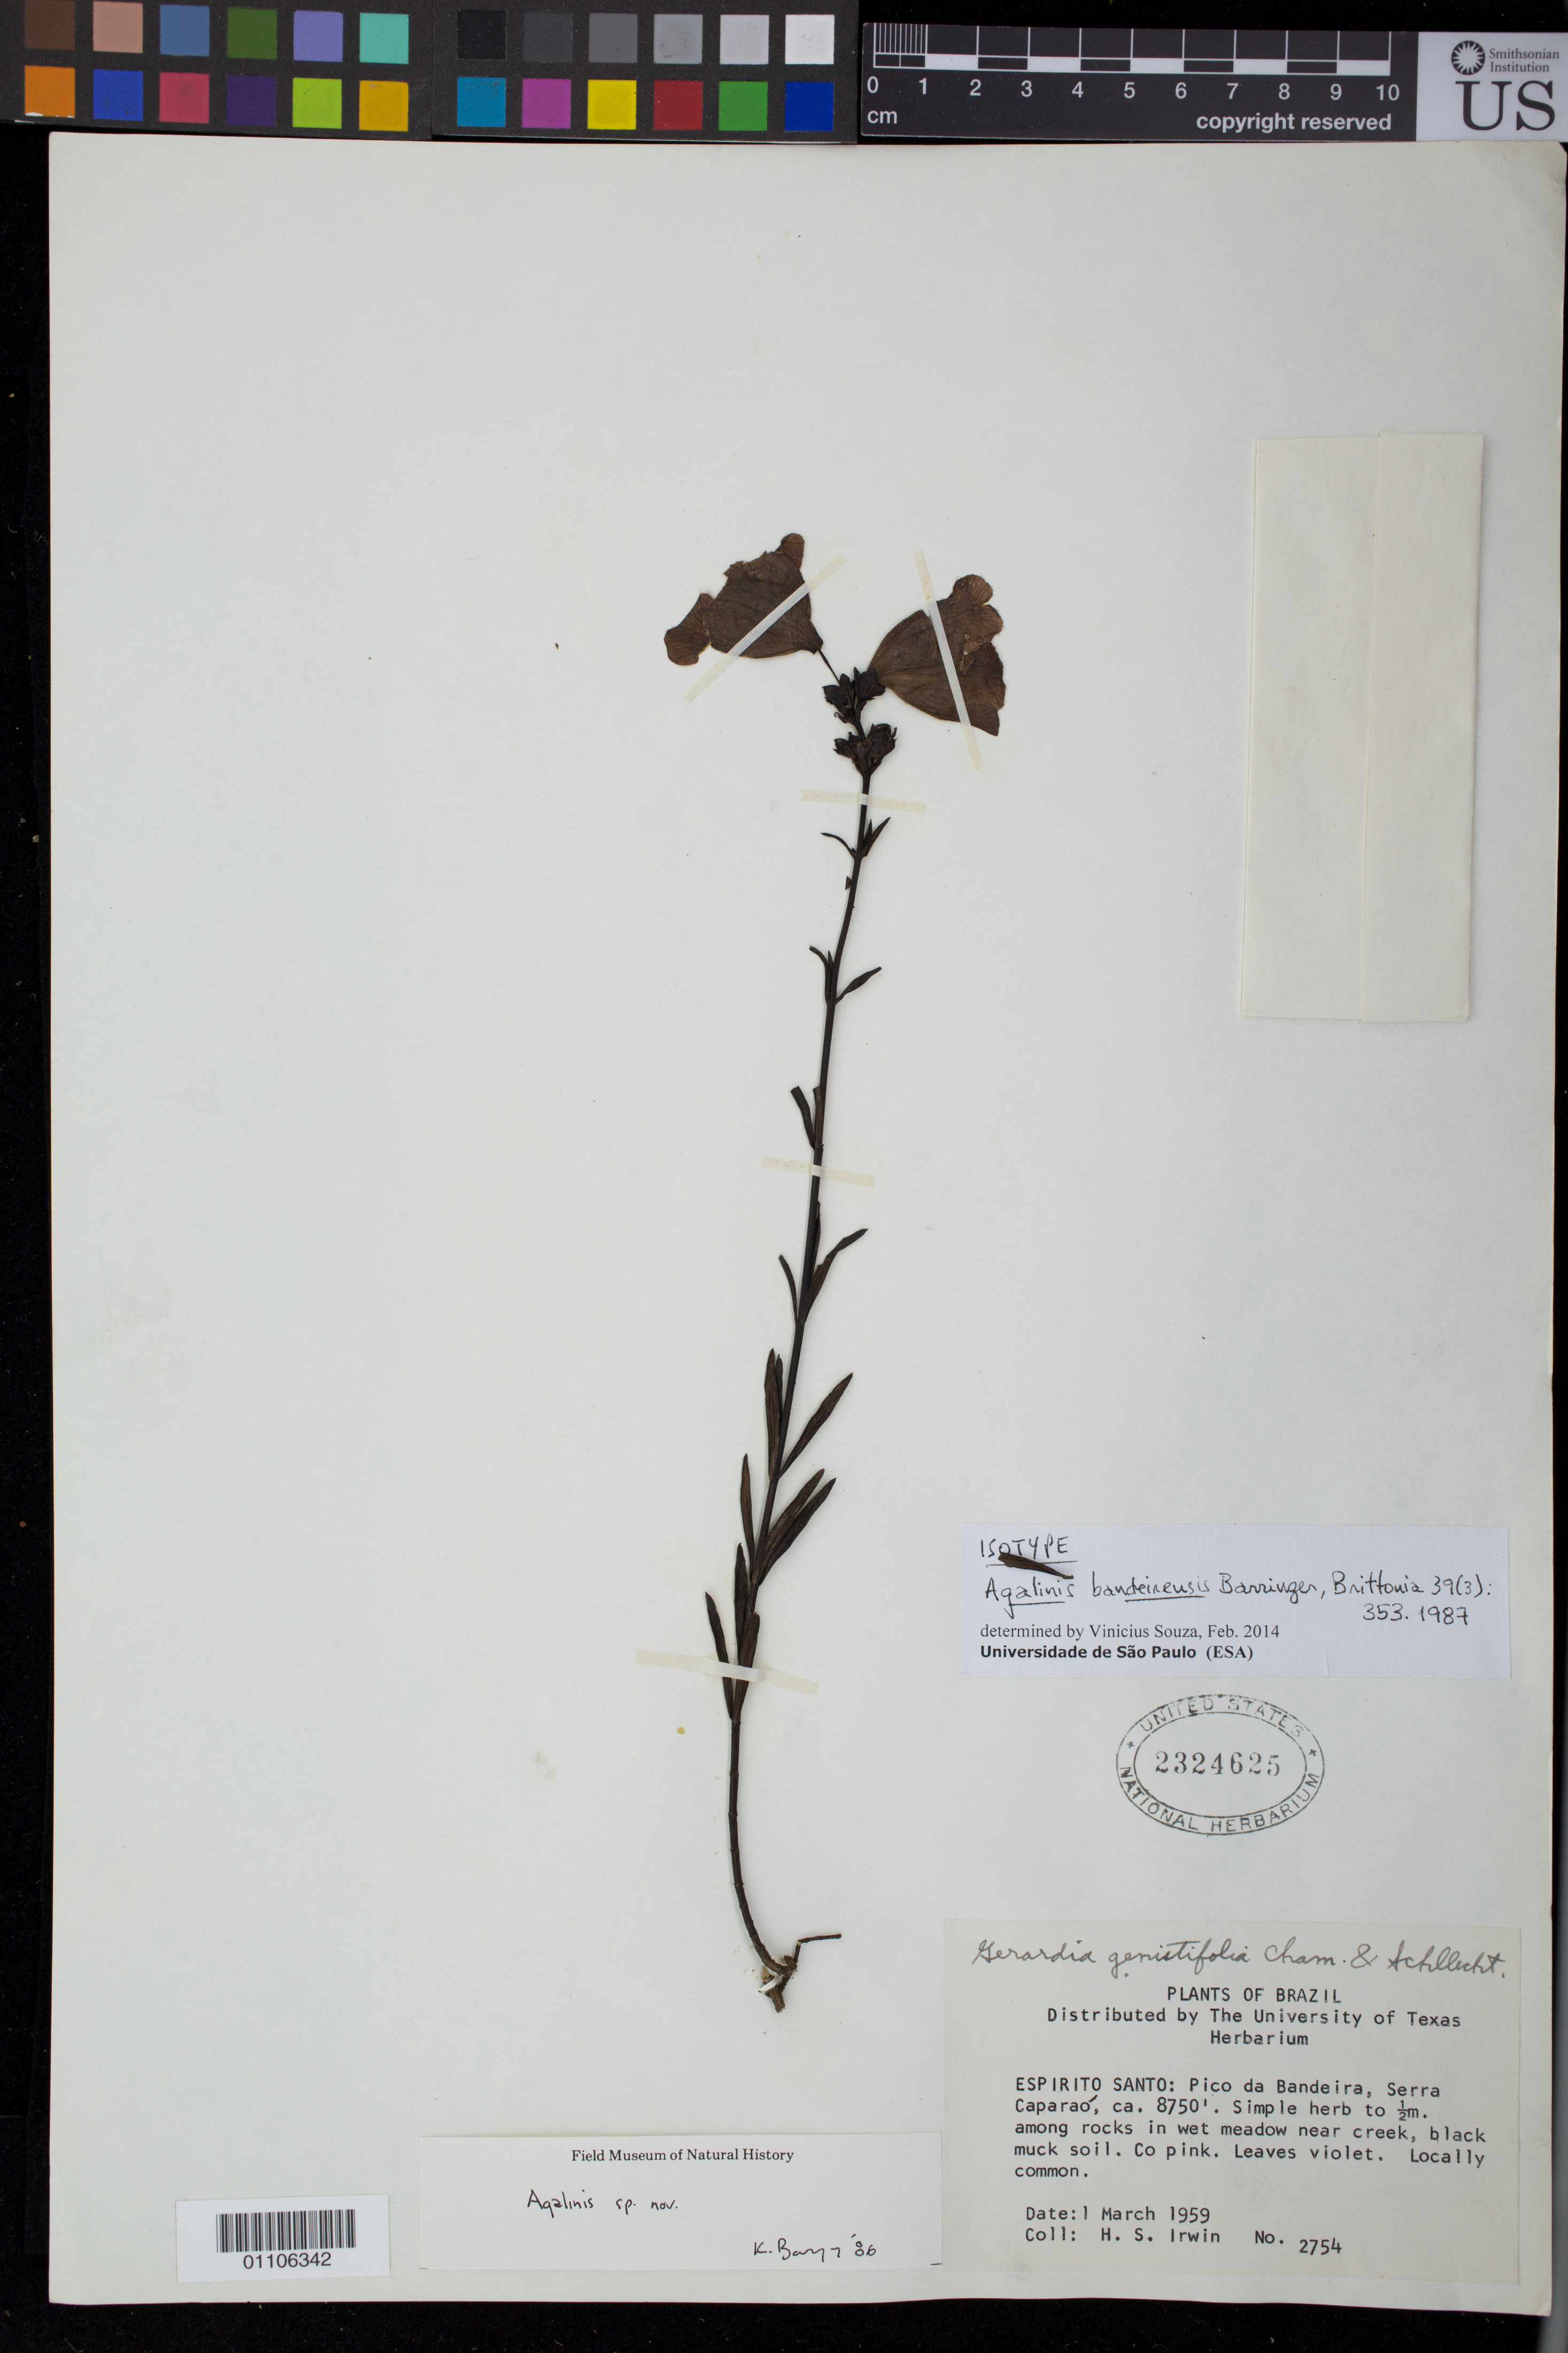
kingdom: Plantae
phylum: Tracheophyta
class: Magnoliopsida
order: Lamiales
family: Orobanchaceae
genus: Agalinis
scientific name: Agalinis bandeirensis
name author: Barringer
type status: Isotype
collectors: H. Irwin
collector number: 2754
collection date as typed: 01 Mar 1959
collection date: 1959-03-01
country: Brazil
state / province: Espírito Santo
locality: Espirito Santo: Pico da Bandeira, Serra Caparaó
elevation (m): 2667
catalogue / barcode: US 2324625